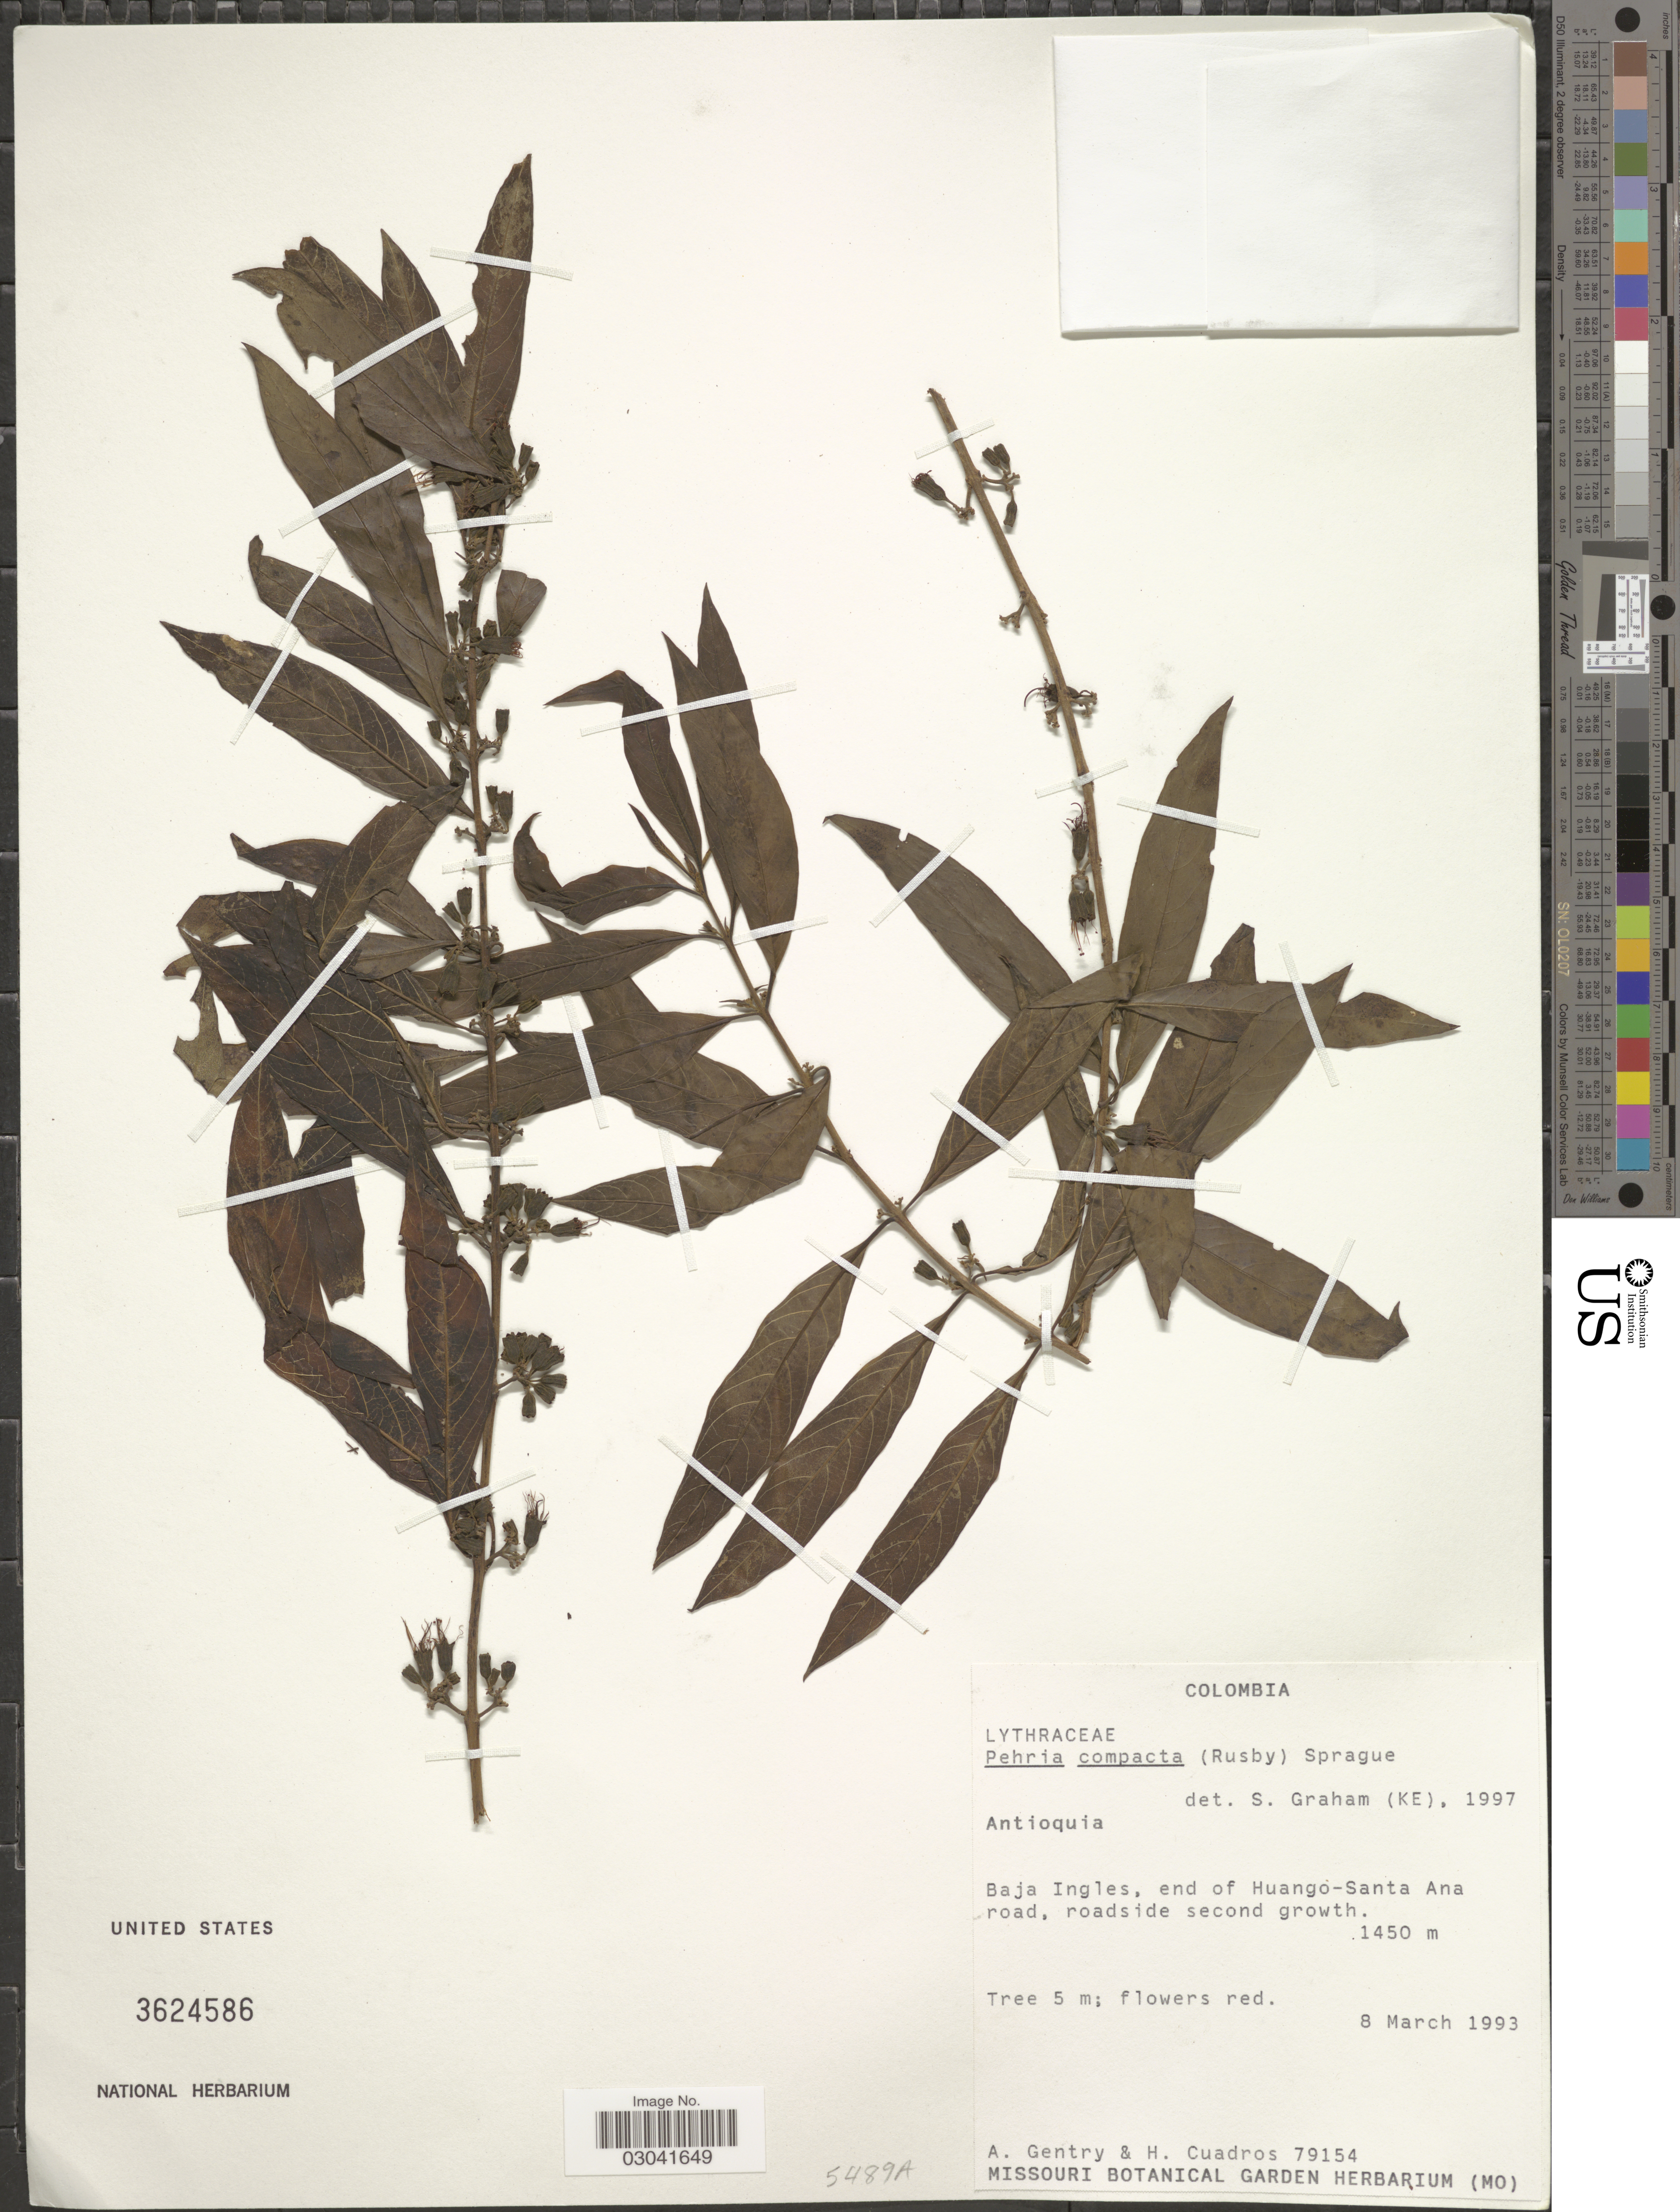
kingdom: Plantae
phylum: Tracheophyta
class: Magnoliopsida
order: Myrtales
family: Lythraceae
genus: Pehria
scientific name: Pehria compacta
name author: Sprague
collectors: A. H. Gentry & H. Cuadros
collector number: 79154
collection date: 1993-03-08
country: Colombia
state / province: Antioquia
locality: Baja Ingles, end of Huango-Santa Ana road, roadside second growth.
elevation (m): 1450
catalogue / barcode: US 3624586